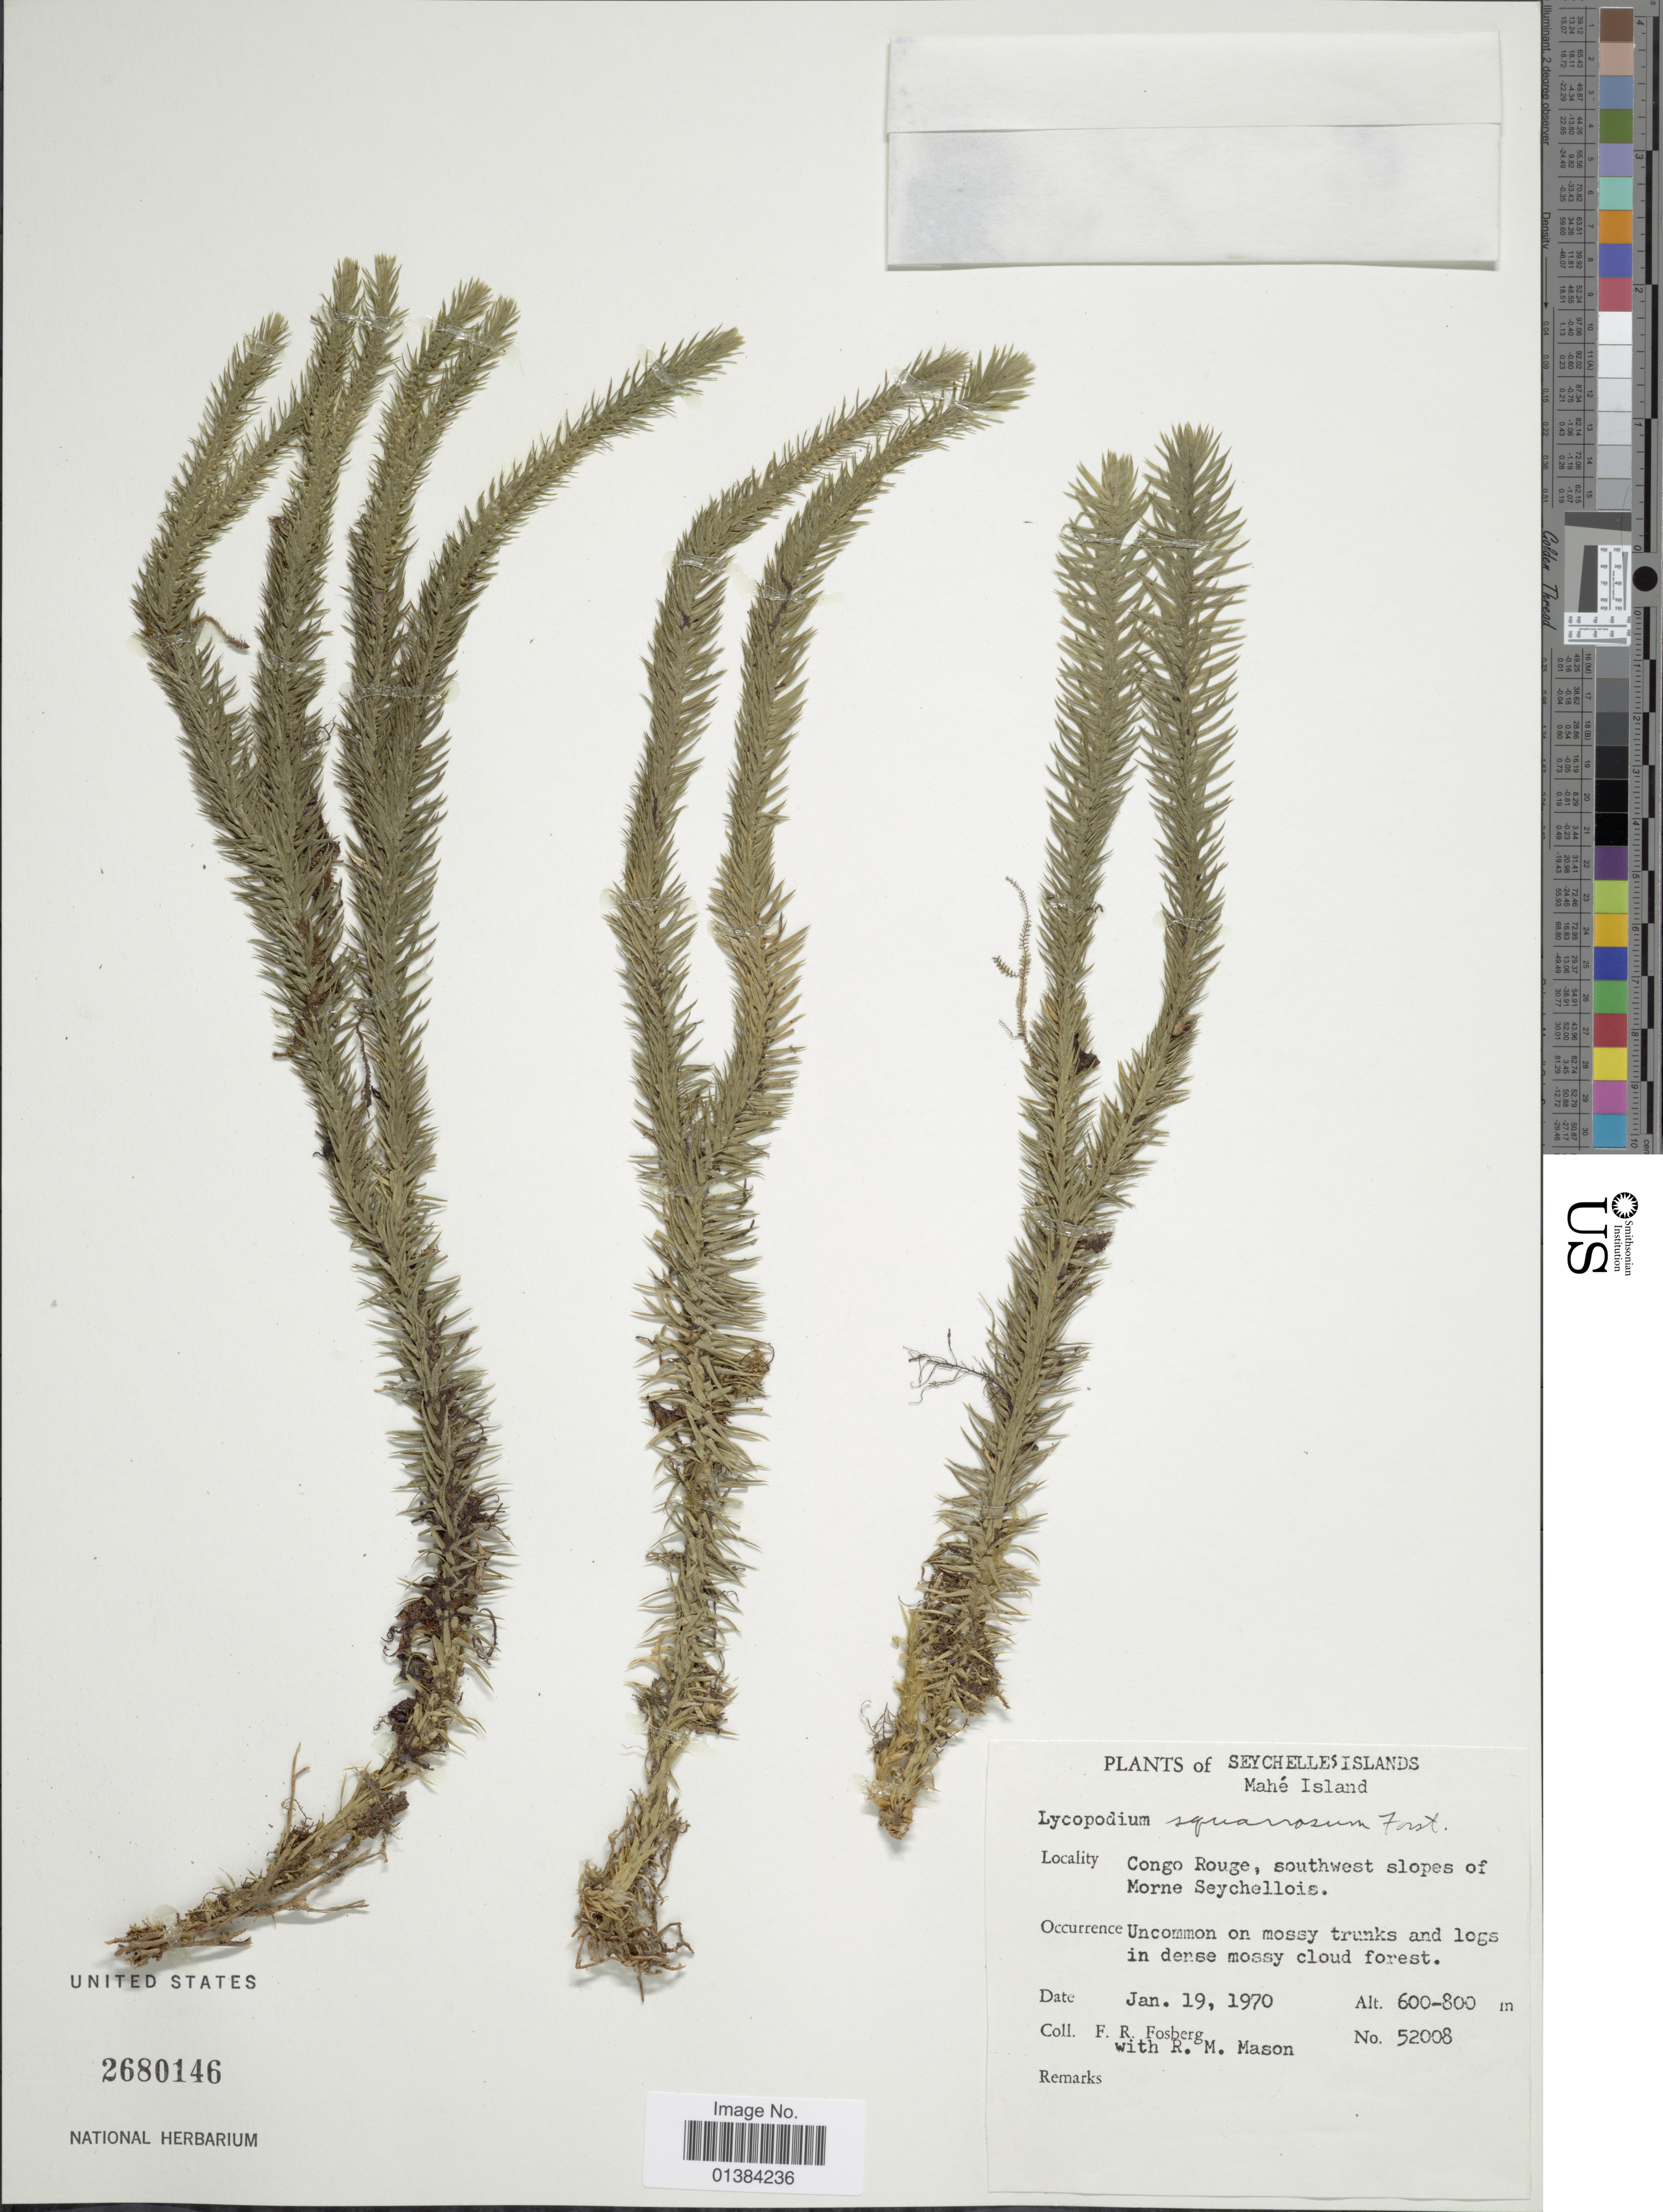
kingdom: Plantae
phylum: Tracheophyta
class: Lycopodiopsida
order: Lycopodiales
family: Lycopodiaceae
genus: Phlegmariurus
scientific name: Phlegmariurus ulcifolius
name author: (Sw.) S. R. Gosh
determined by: Field, A. R.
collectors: F. R. Fosberg & R. Mason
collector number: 52008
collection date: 1970-01-19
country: Seychelles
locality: Mahé Island. Congo Rouge, southwest slopes of Morne Seychellois.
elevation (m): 600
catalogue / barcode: US 2680146